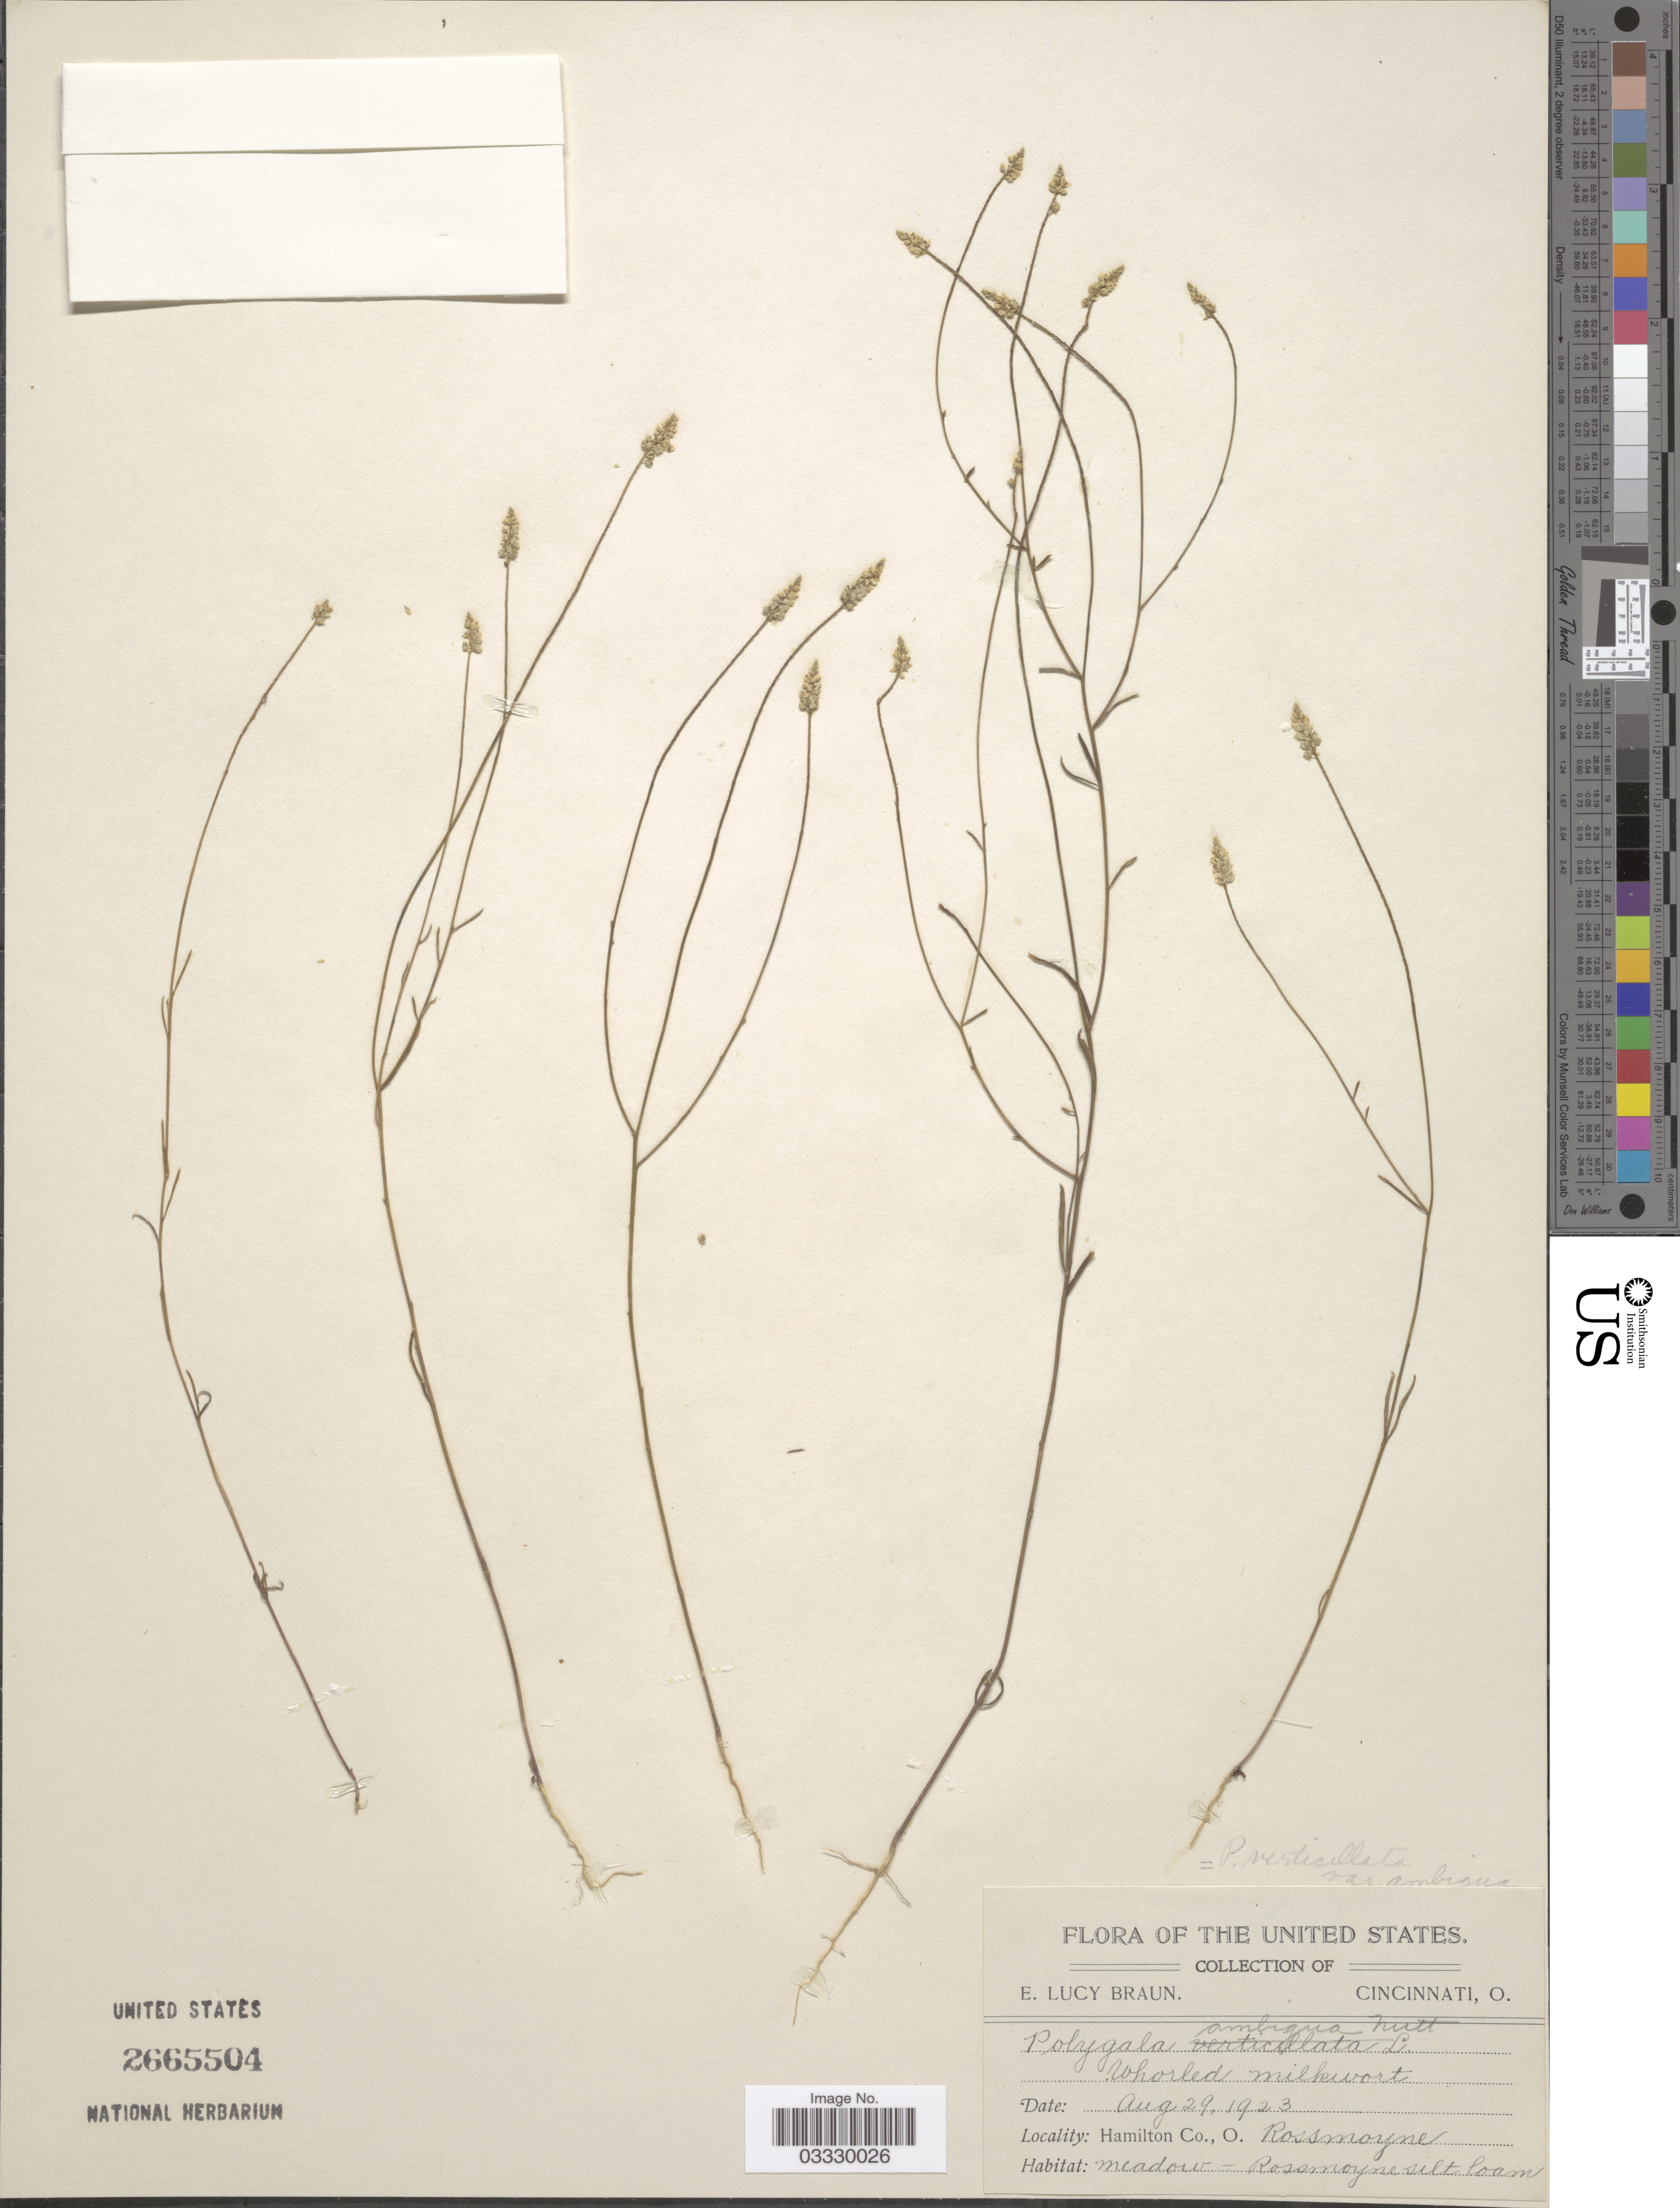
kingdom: Plantae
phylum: Tracheophyta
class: Magnoliopsida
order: Fabales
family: Polygalaceae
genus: Polygala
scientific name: Polygala ambigua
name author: Nutt.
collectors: E. L. Braun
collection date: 1923-08-29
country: United States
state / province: Ohio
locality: Hamilton Co., Rossmoyne.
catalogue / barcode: US 2665504